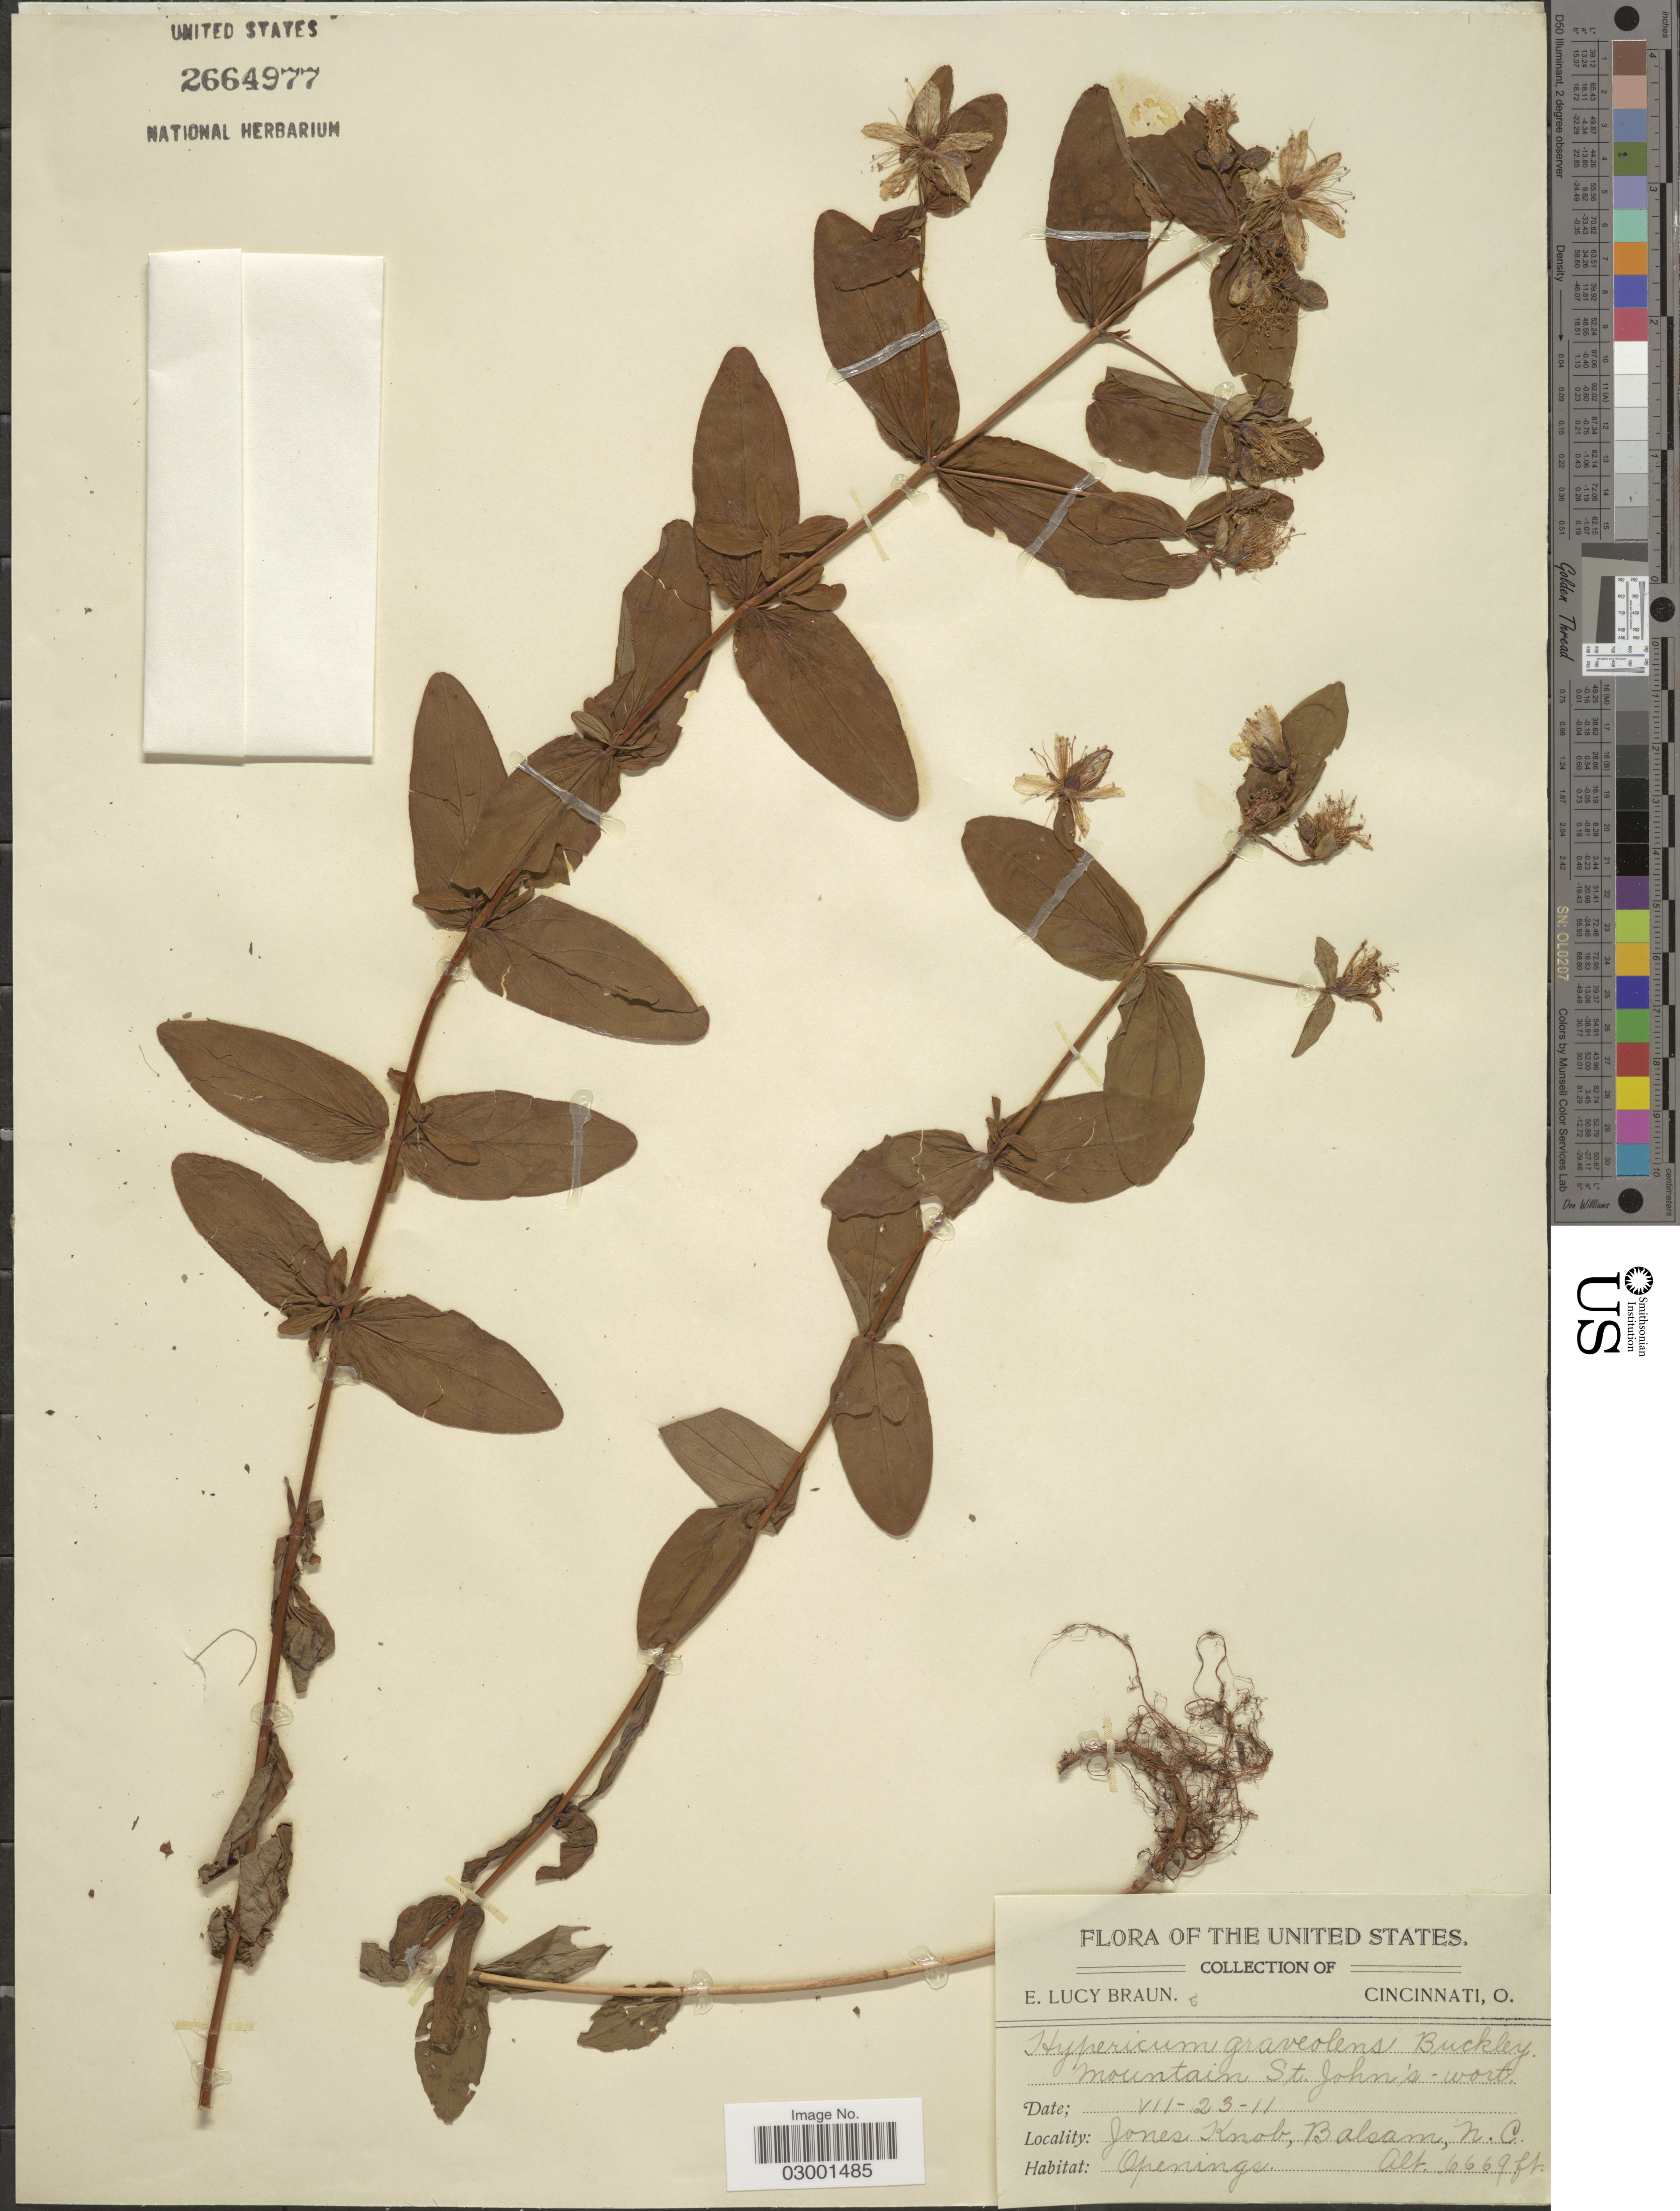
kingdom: Plantae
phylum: Tracheophyta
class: Magnoliopsida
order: Malpighiales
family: Hypericaceae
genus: Hypericum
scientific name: Hypericum graveolens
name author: Buckley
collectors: E. L. Braun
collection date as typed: Transcribed d/m/y: 23/7/11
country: United States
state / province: North Carolina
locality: Mountain St. John's -wort, Jones Knob, Balsam.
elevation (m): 2033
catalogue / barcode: US 2664977